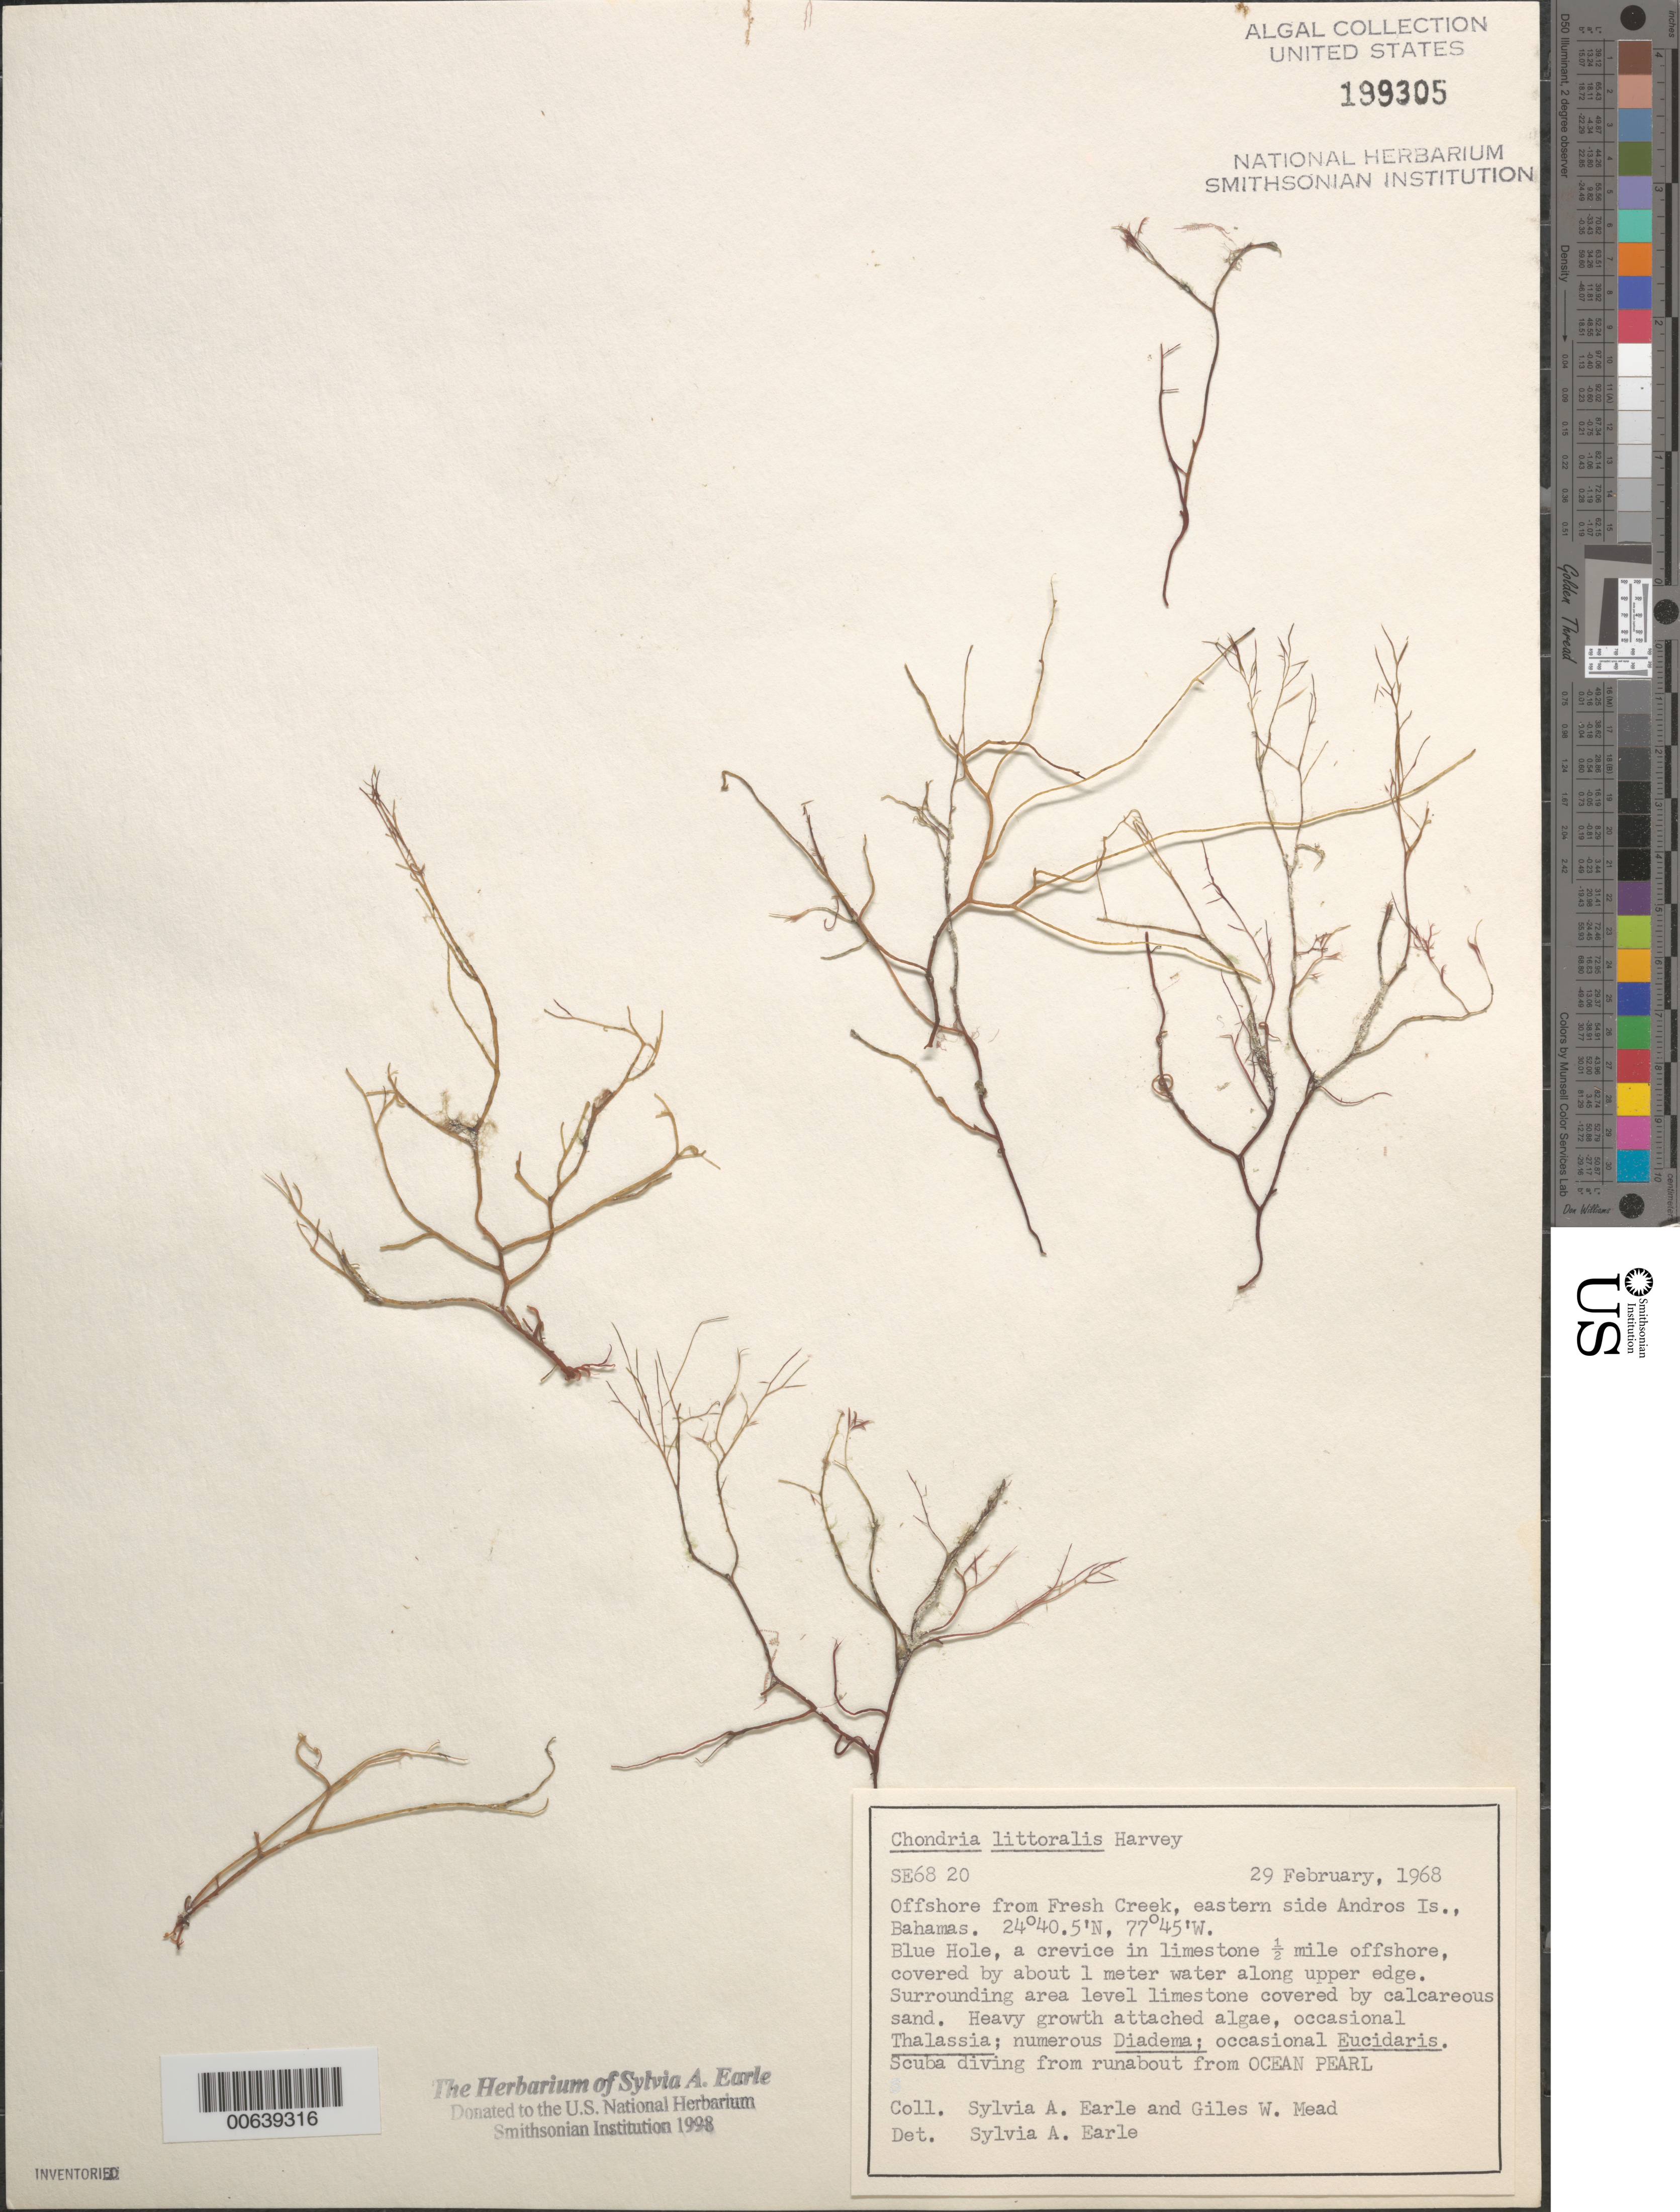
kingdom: Plantae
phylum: Rhodophyta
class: Florideophyceae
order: Ceramiales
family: Rhodomelaceae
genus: Chondria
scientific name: Chondria littoralis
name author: Harv.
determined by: Earle, S. A.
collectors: S. A. Earle & G. W. Mead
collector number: SE 6820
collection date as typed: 29 Feb 1968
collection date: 1968-02-29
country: Bahamas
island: Andros Island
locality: Blue Hole, off Fresh Creek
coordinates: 24 40.5' N, 77 45' W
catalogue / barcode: US 199305